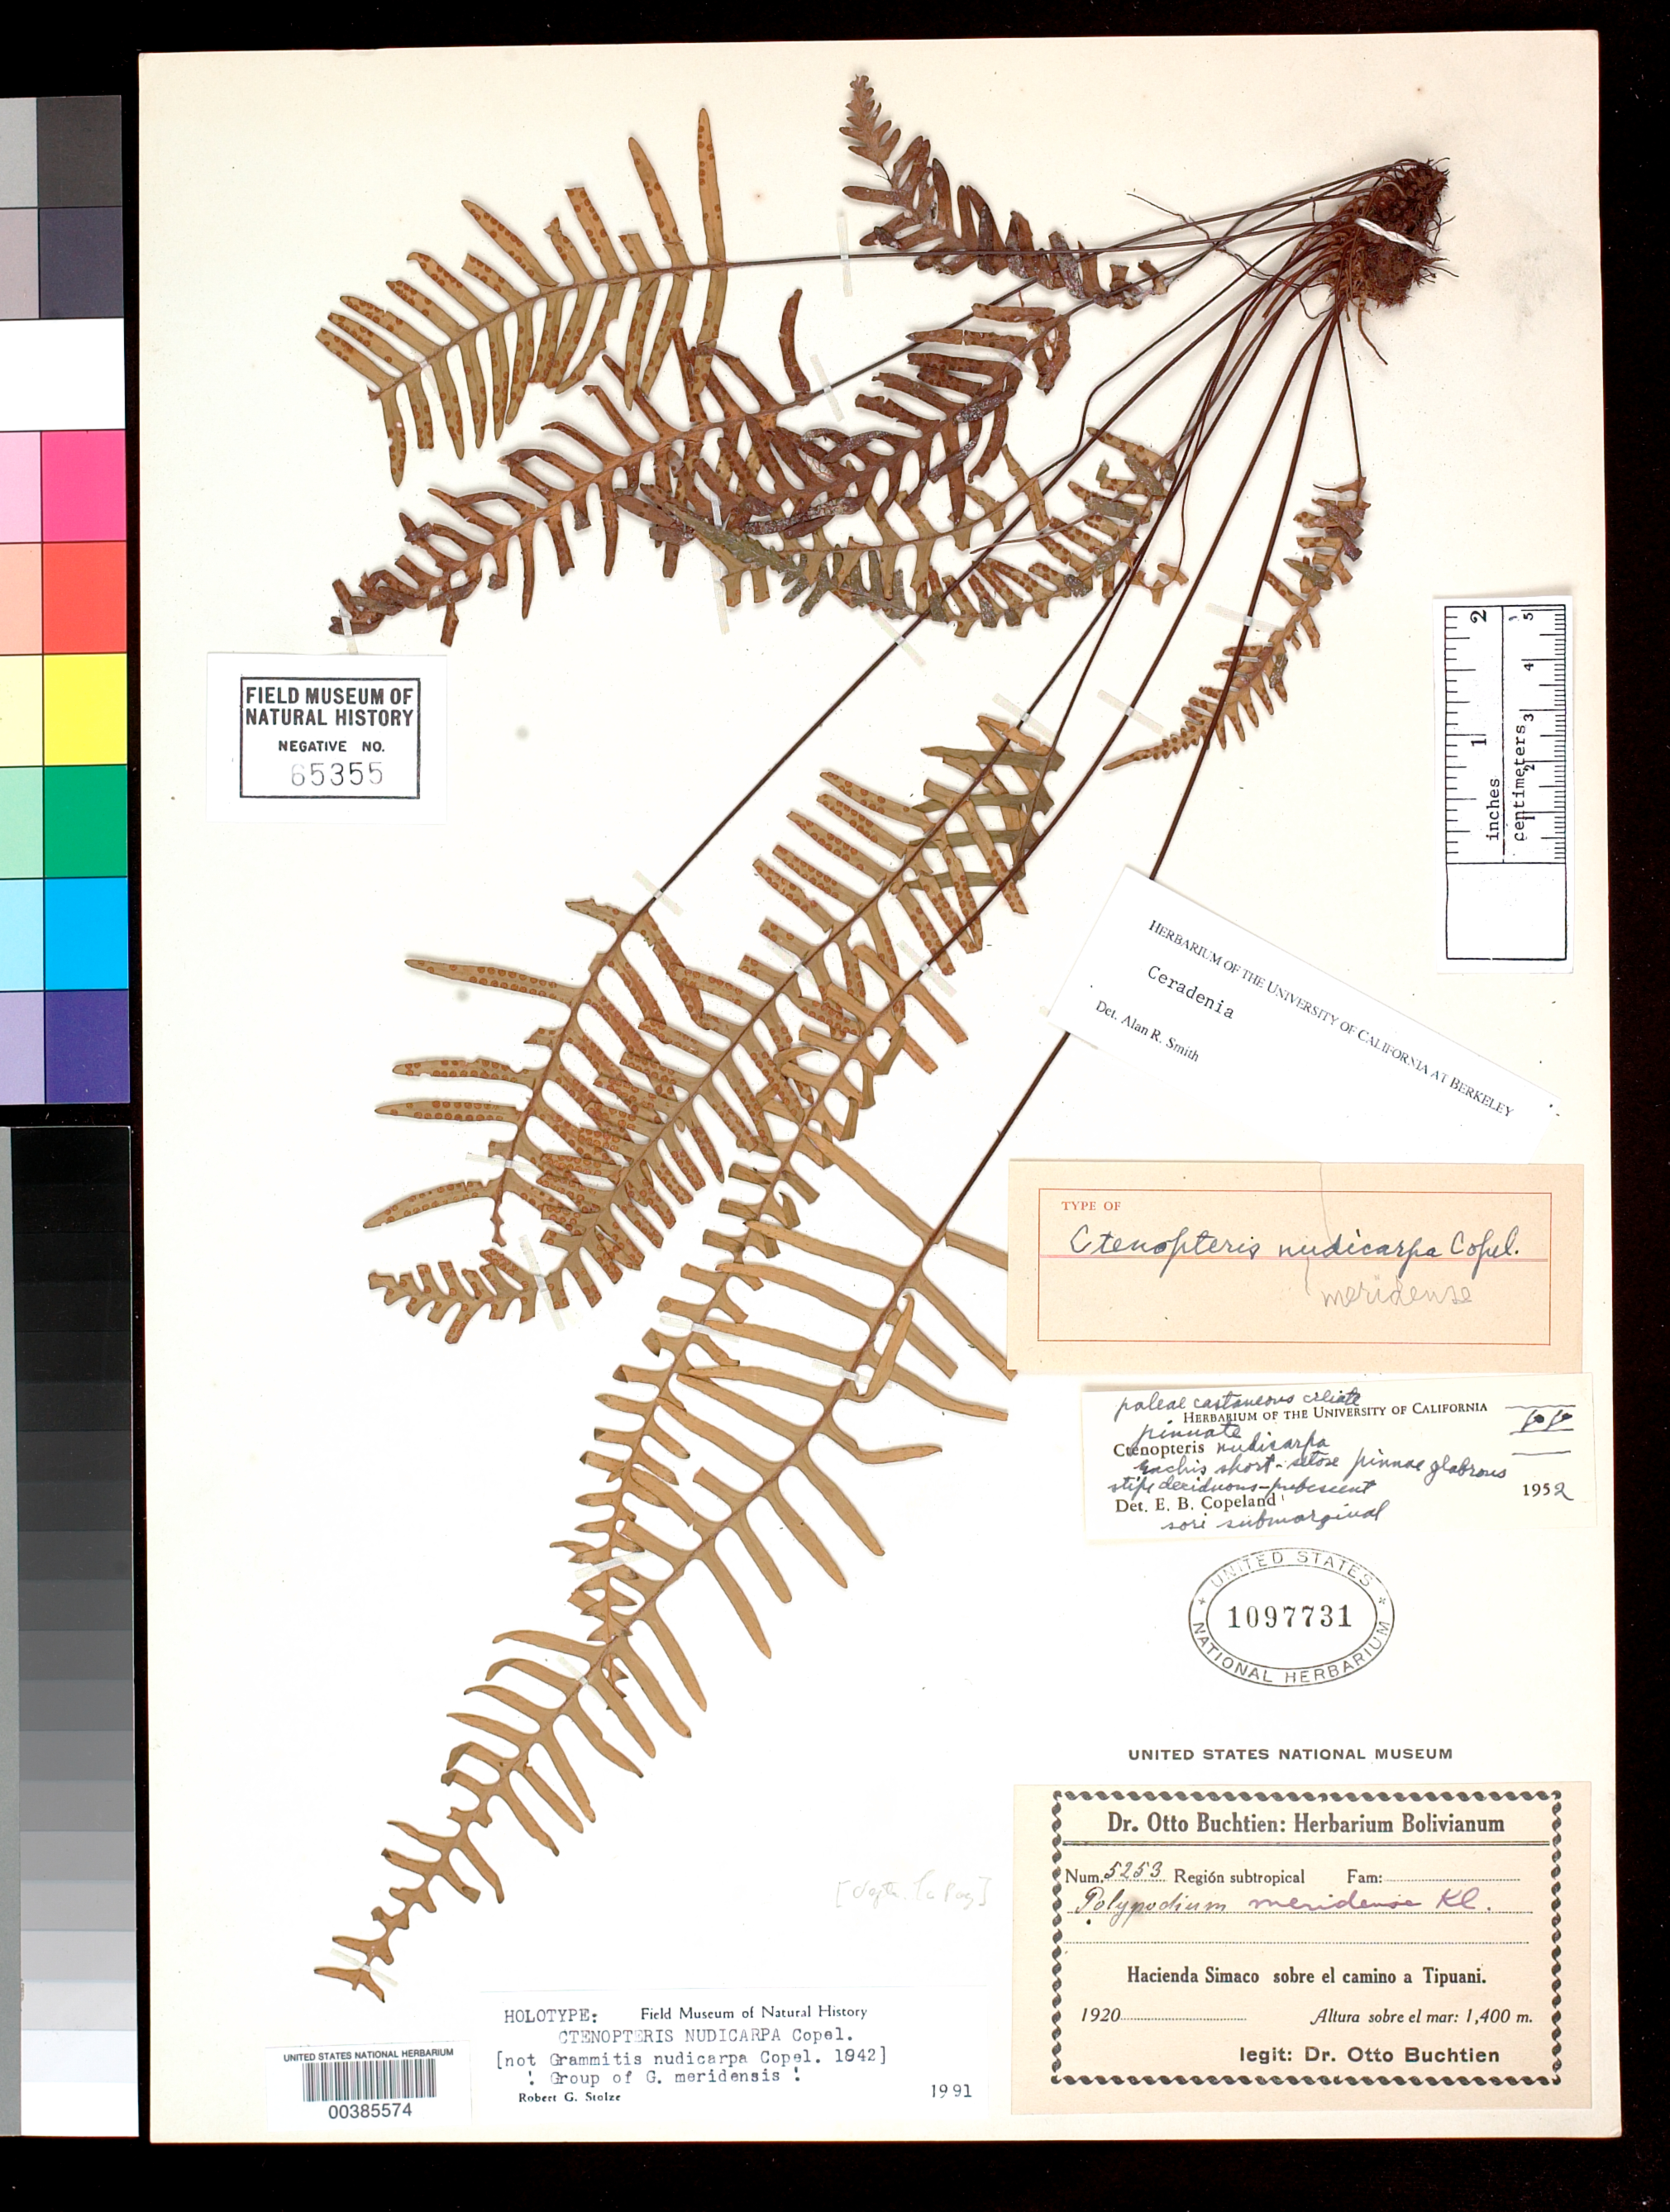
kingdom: Plantae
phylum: Tracheophyta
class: Polypodiopsida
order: Polypodiales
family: Polypodiaceae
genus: Ctenopteris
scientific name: Ctenopteris nudicarpa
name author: Copel.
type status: Holotype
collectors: O. Buchtien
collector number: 5253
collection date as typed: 1920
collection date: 1920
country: Bolivia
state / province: La Paz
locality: Hacienda Simaco sobre El Camino a Tipuani. [Hacienda Simaco above the road to Tipuani.]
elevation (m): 1400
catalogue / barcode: US 1097731